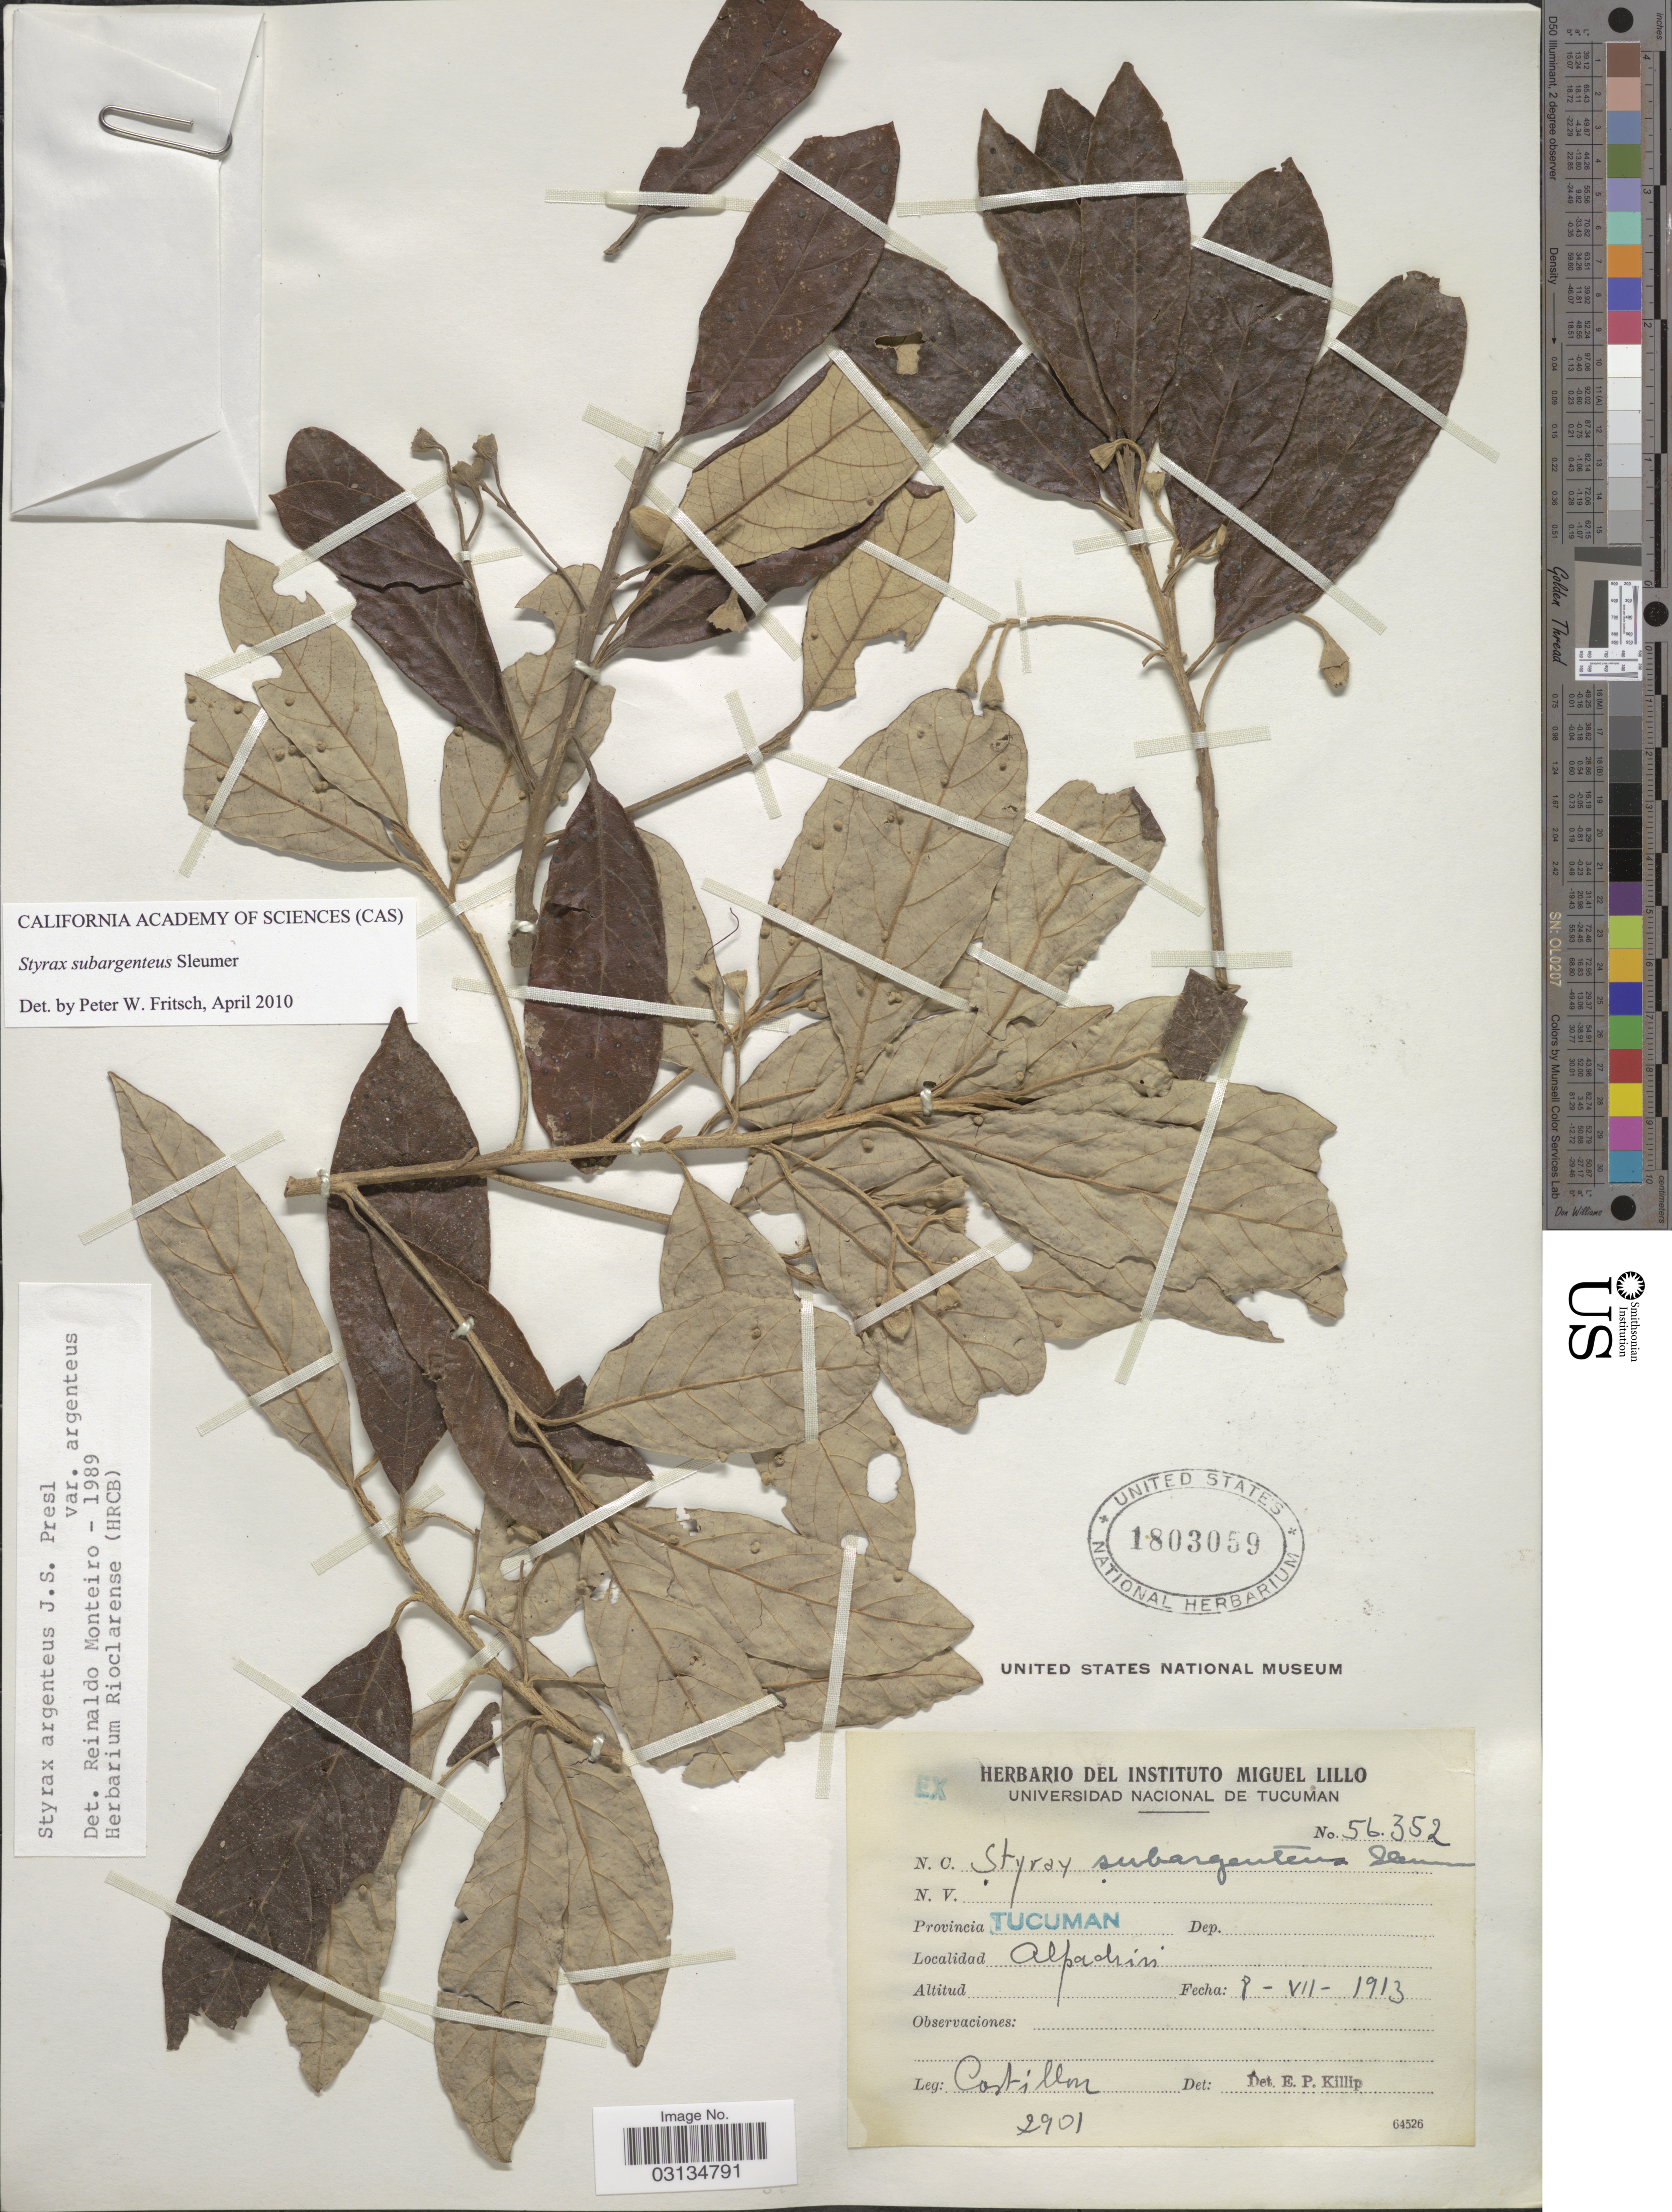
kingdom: Plantae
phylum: Tracheophyta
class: Magnoliopsida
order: Ericales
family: Styracaceae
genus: Styrax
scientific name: Styrax subargenteus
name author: Sleumer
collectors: Castillon, --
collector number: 2901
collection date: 1913-07-08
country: Argentina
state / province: Tucuman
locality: Alpachiri.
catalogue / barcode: US 1803059